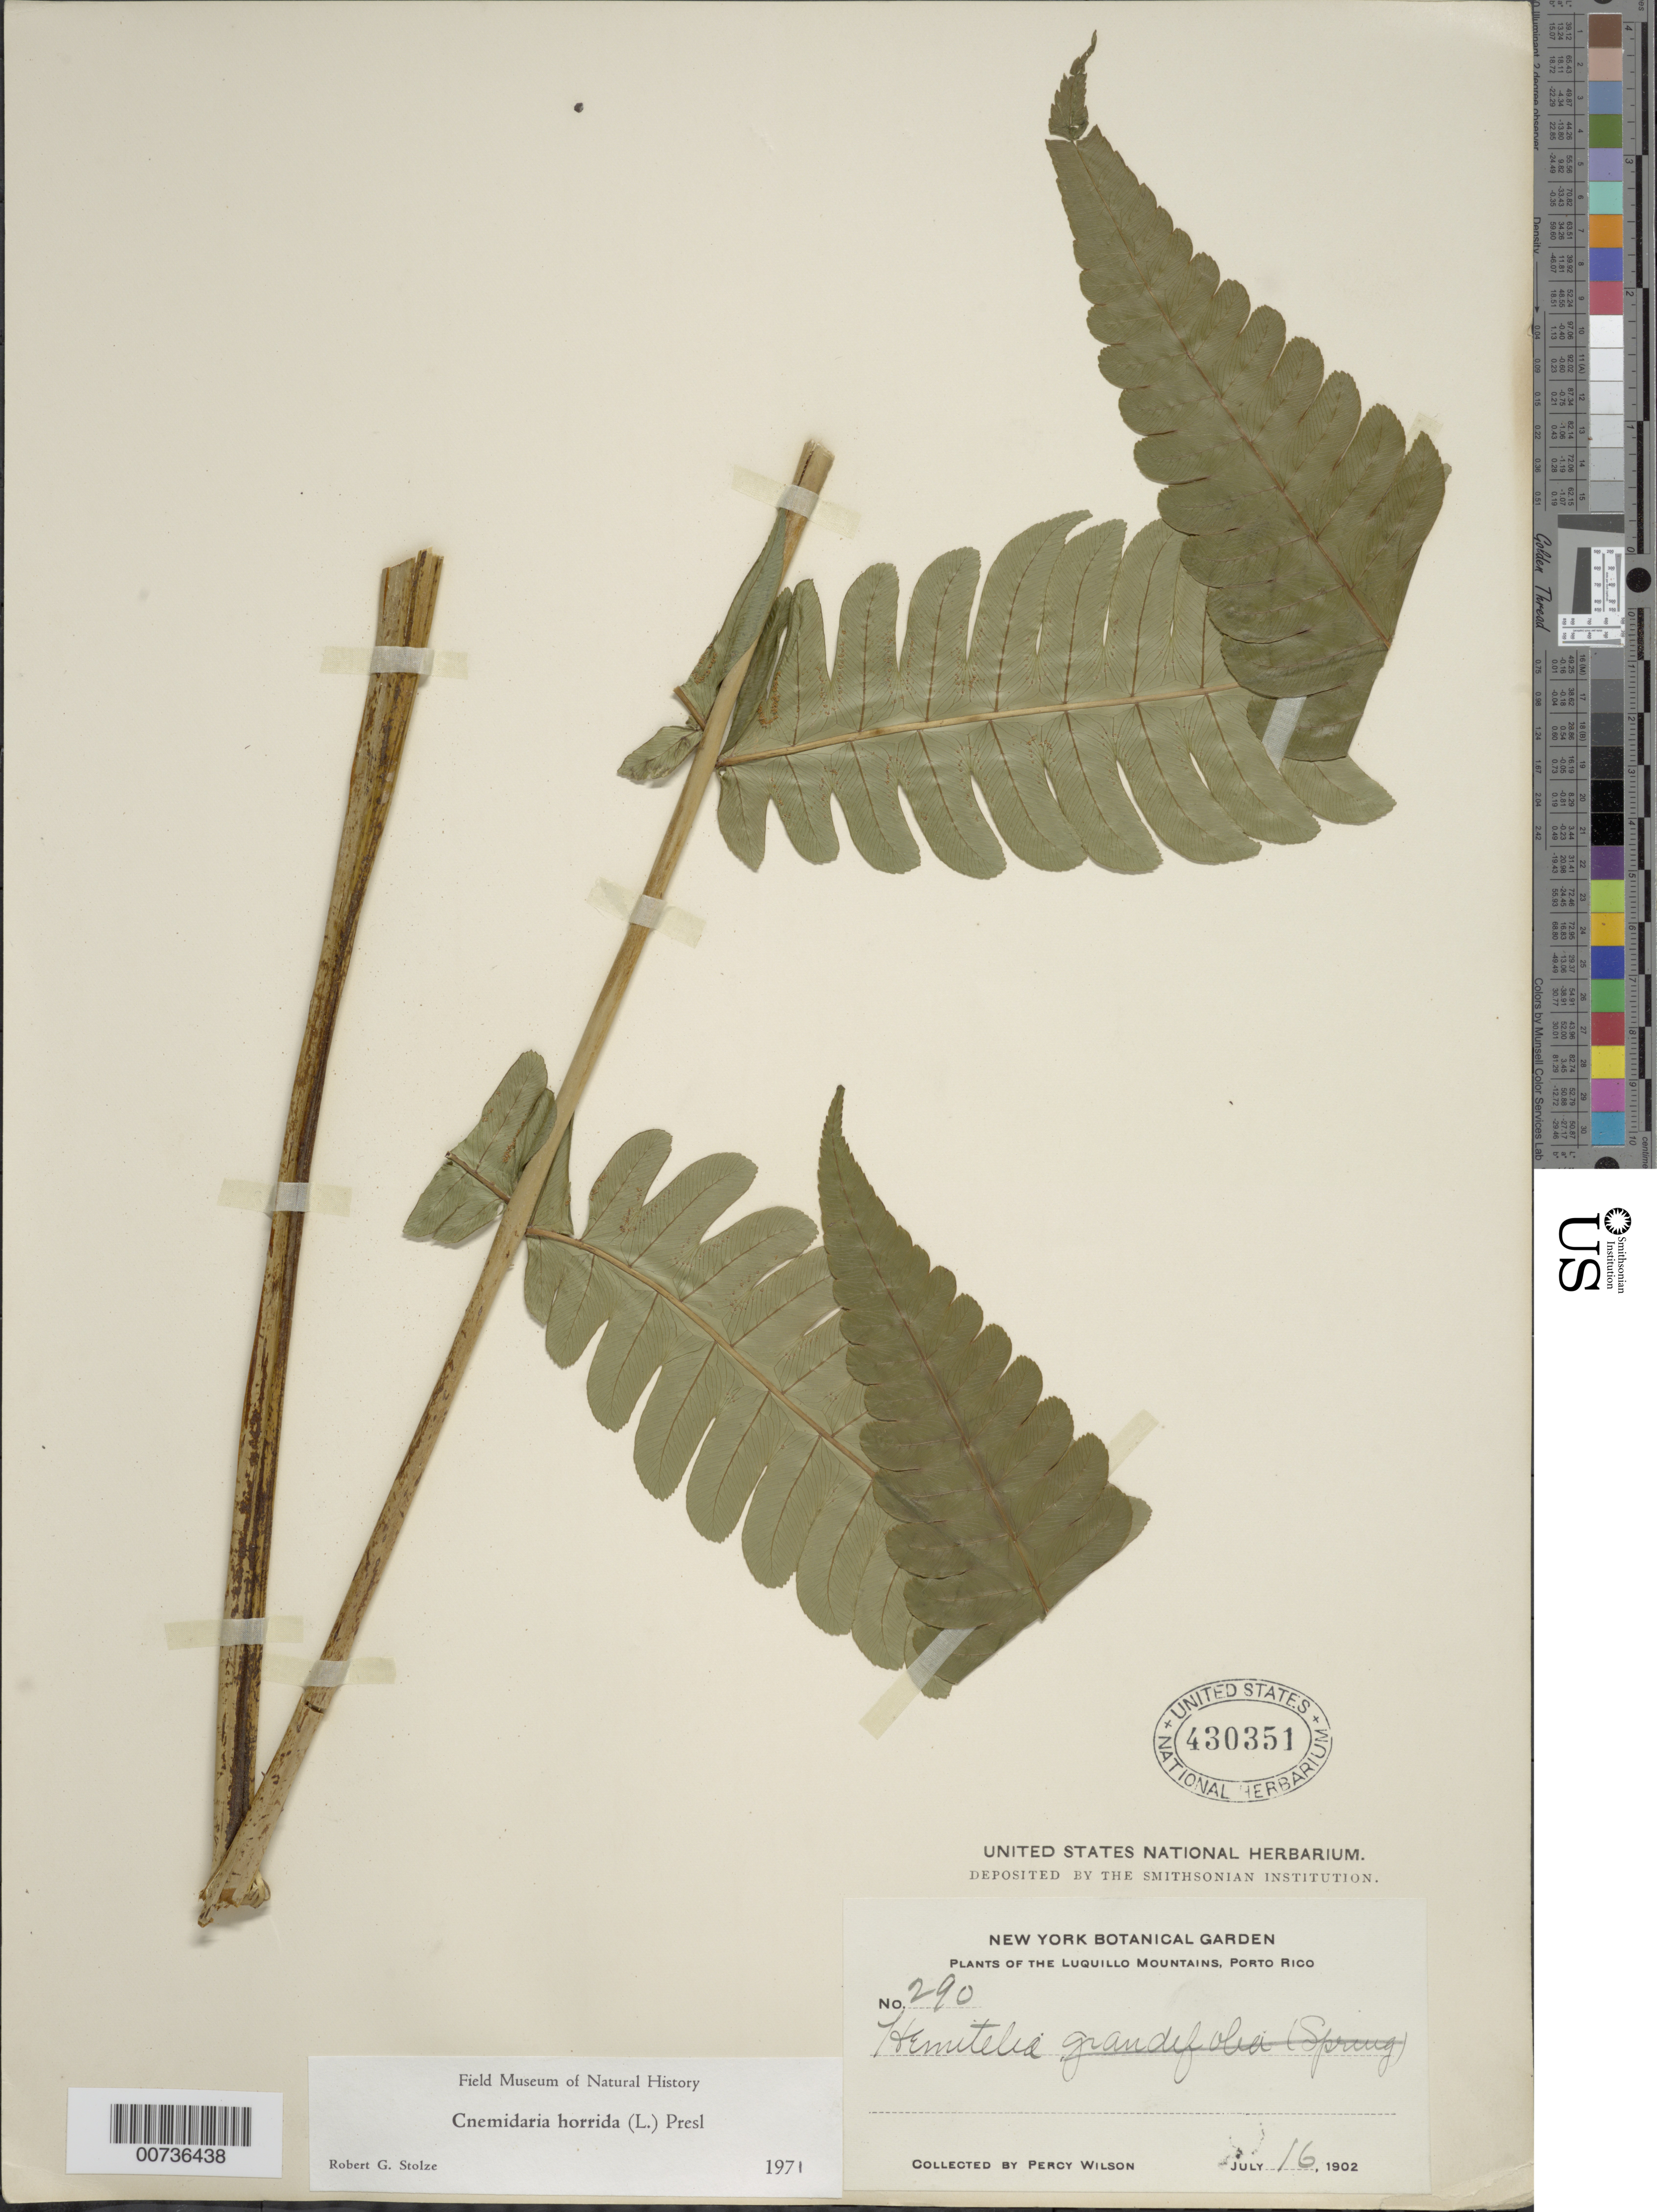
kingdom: Plantae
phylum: Tracheophyta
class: Polypodiopsida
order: Cyatheales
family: Cyatheaceae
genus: Cyathea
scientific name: Cyathea horrida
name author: (L.) Sm.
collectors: P. Wilson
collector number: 290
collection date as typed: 16 Jul 1902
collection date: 1902-07-16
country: Puerto Rico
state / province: Luquillo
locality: Luquillo Mountains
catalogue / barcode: US 430351